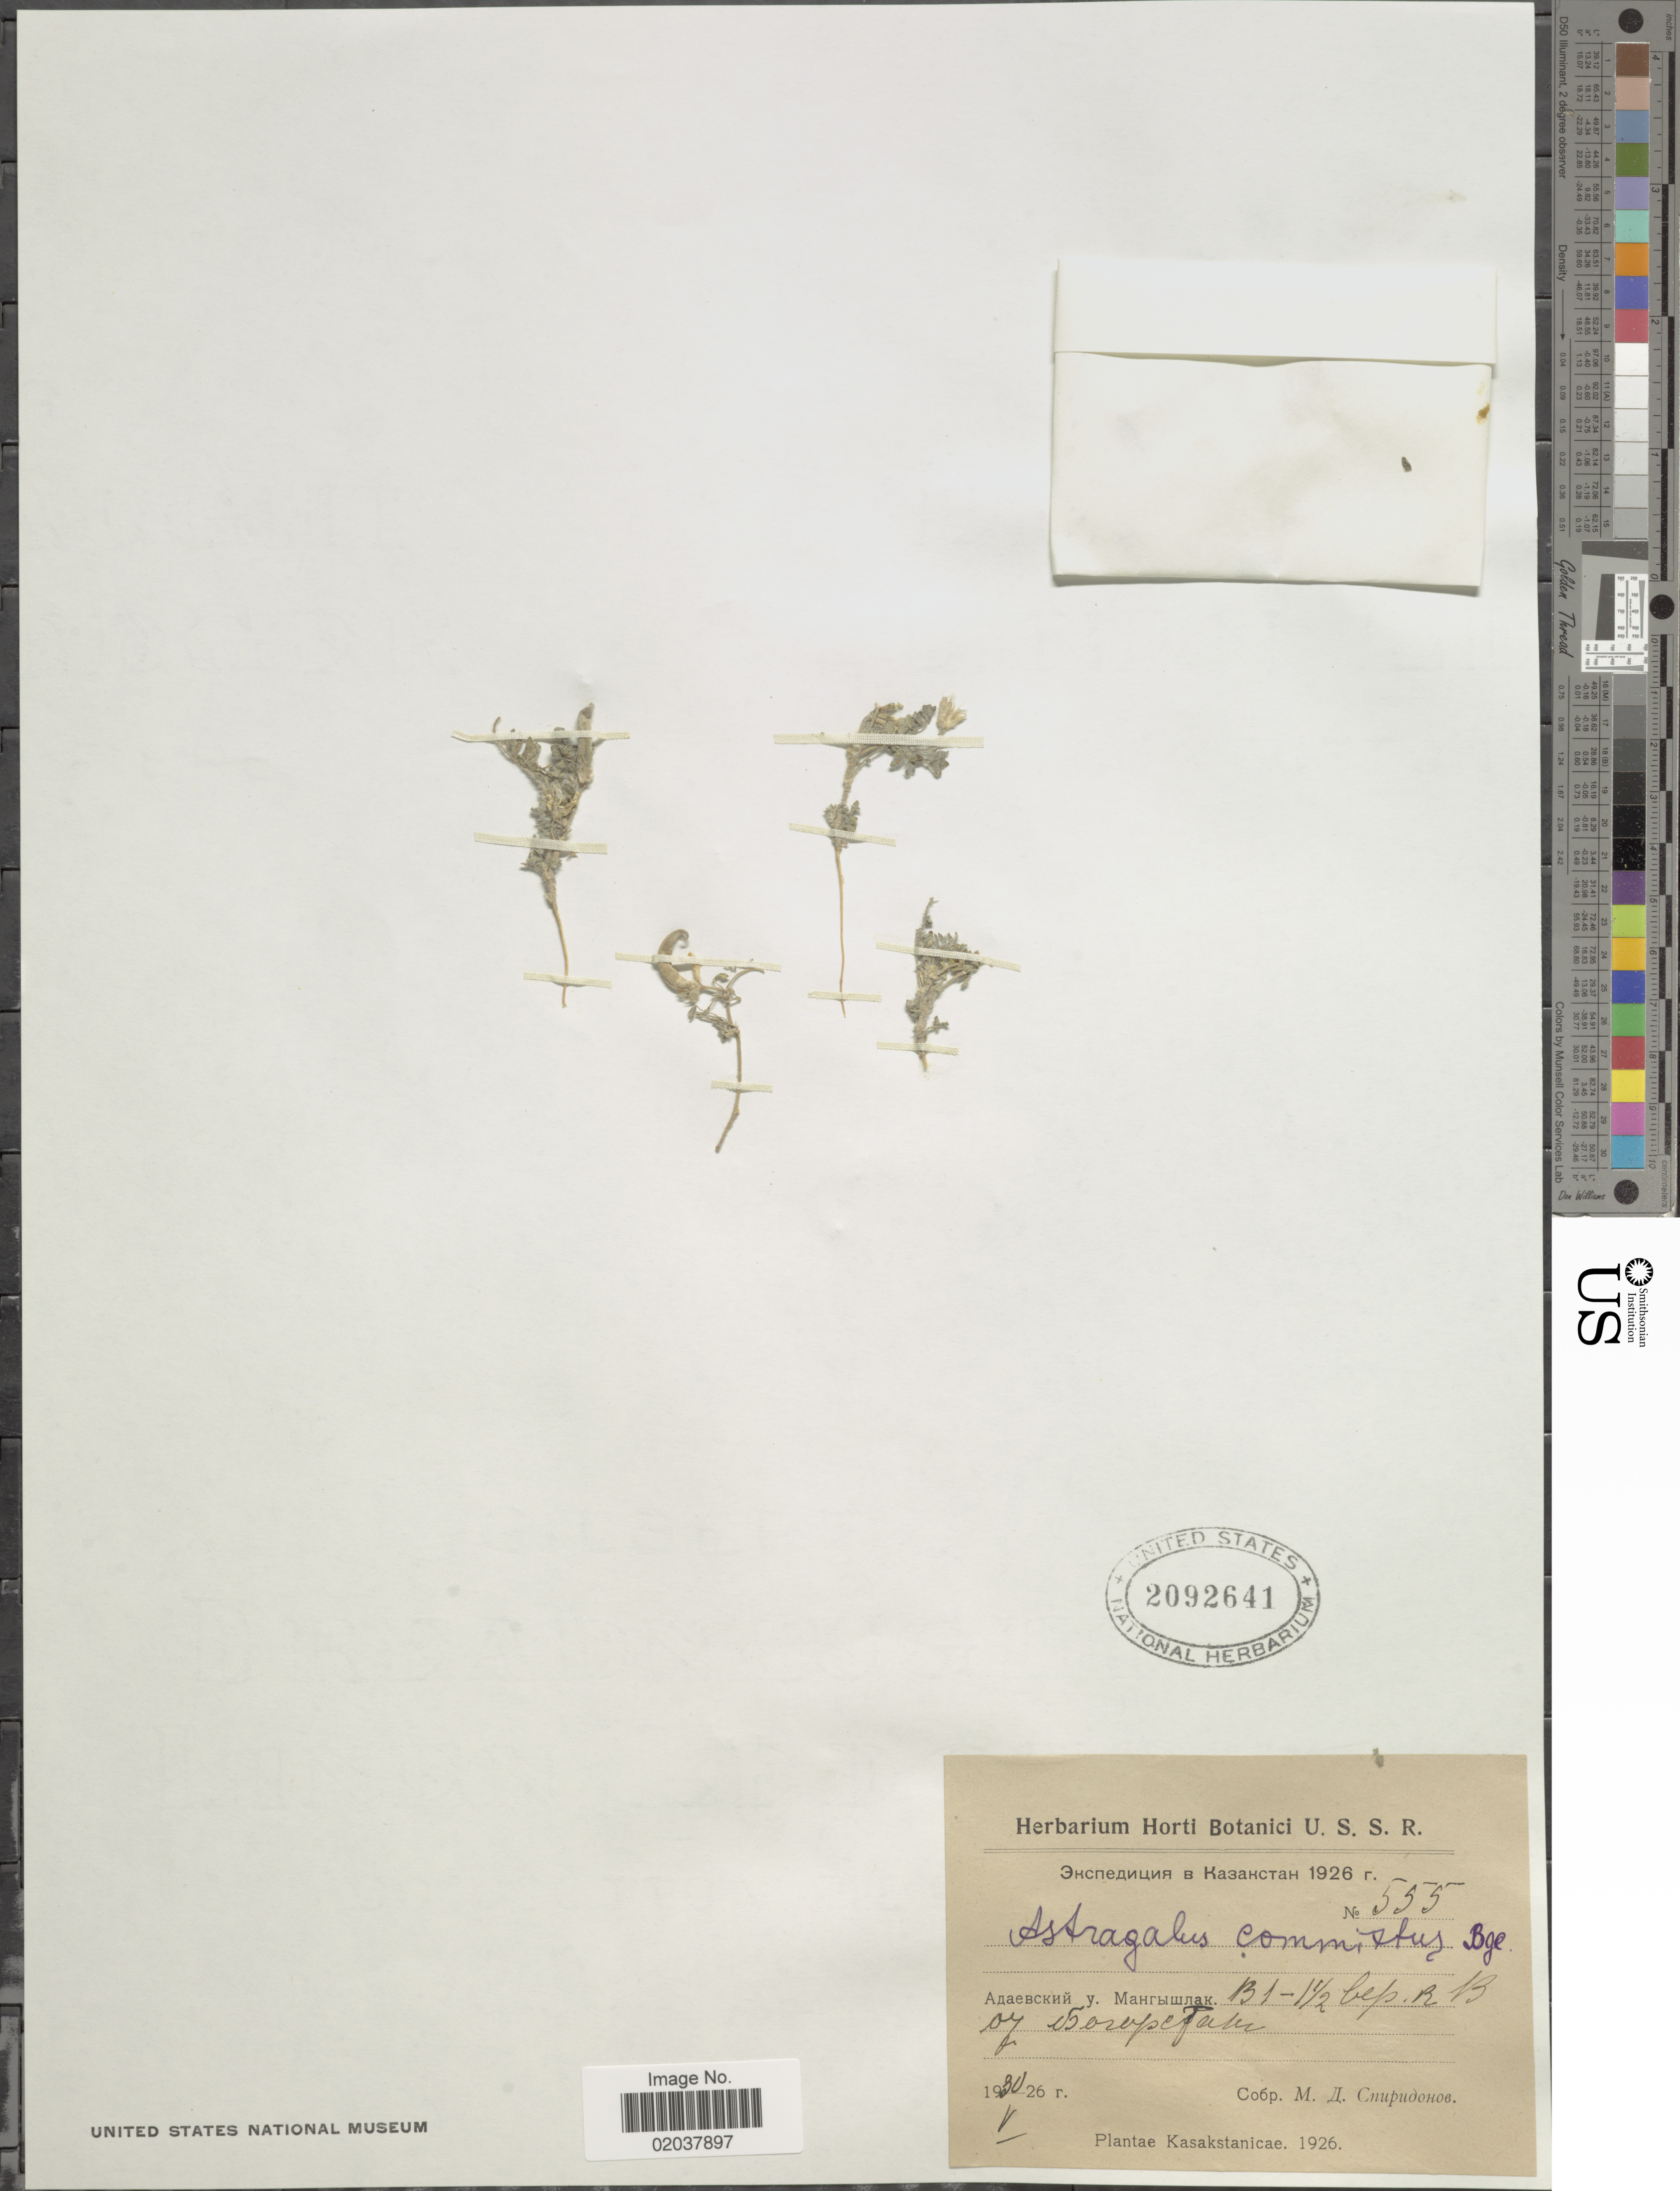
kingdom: Plantae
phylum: Tracheophyta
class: Magnoliopsida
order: Fabales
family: Fabaceae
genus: Astragalus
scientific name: Astragalus commixtus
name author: Bunge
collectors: M. Spiridonov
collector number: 555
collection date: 1930-05-26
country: Kazakhstan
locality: Mangyshlak Peninsula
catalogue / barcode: US 2092641